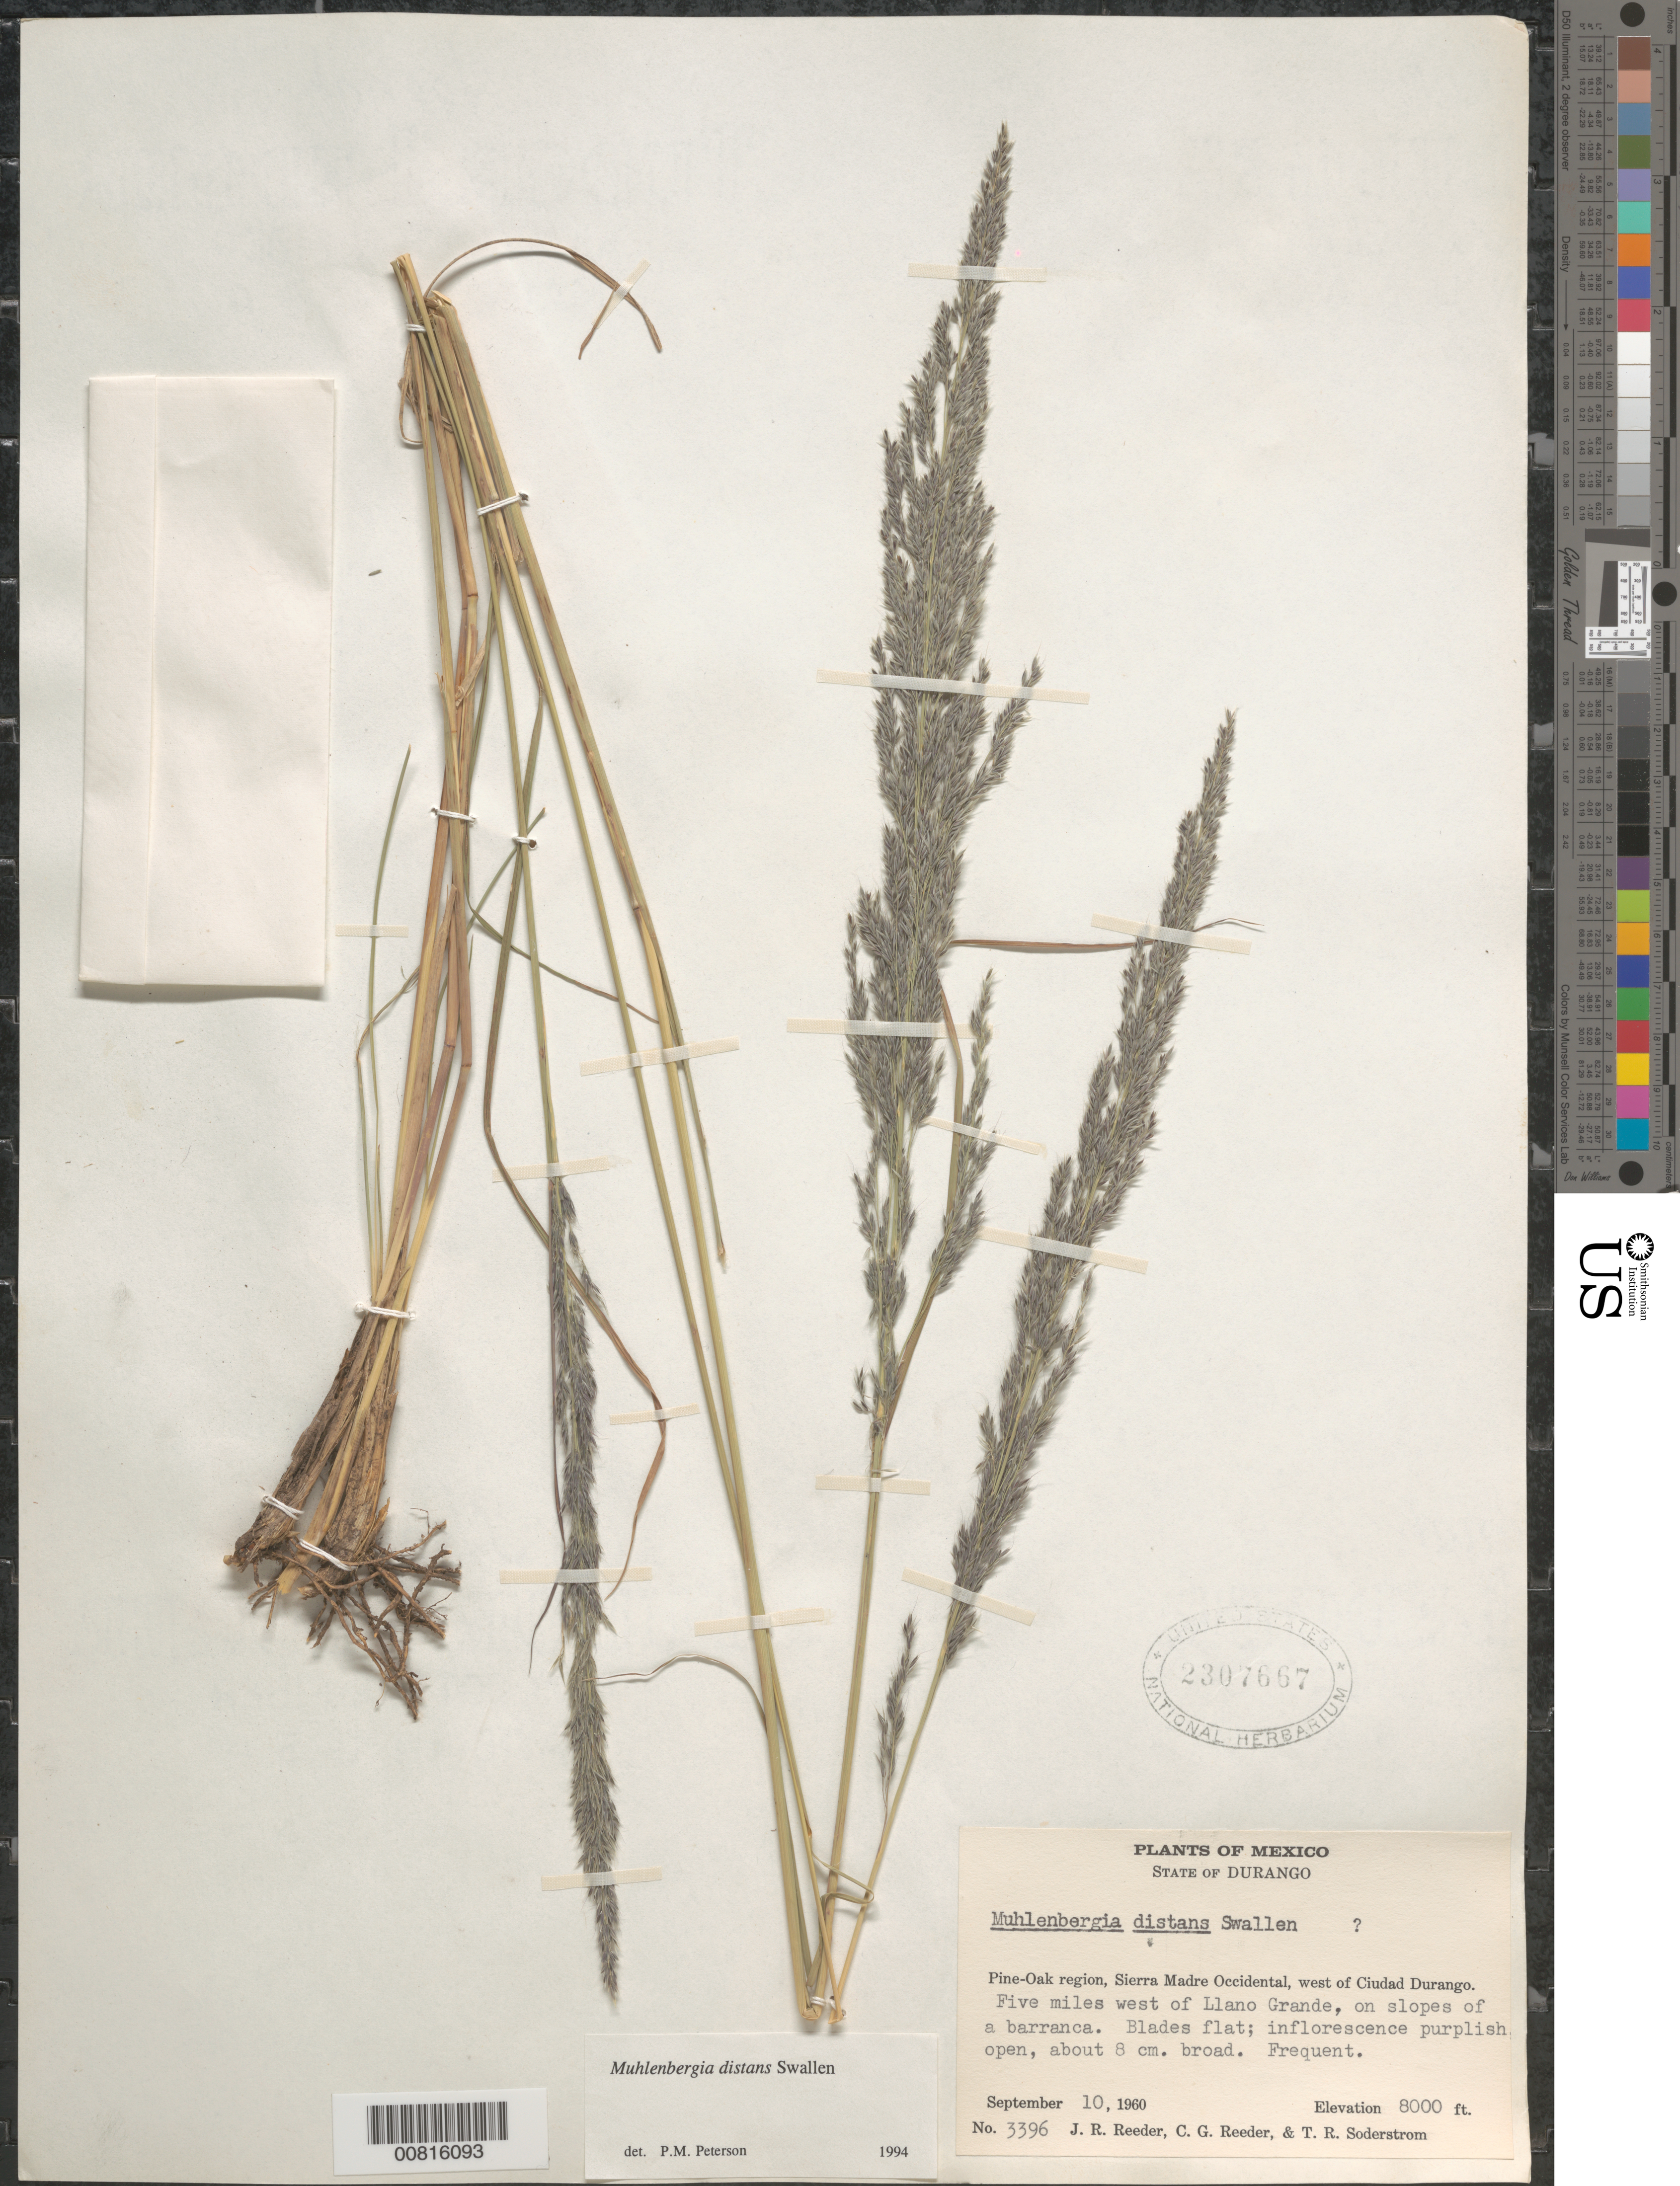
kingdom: Plantae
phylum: Tracheophyta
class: Liliopsida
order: Poales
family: Poaceae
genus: Muhlenbergia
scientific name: Muhlenbergia distans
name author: Swallen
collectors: J. R. Reeder & C. G. Reeder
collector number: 3396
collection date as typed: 10 Sep 1960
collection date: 1960-09-10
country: Mexico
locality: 5 mi W of Llano Grande, W of Cd. de Durango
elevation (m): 2438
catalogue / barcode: US 2307667